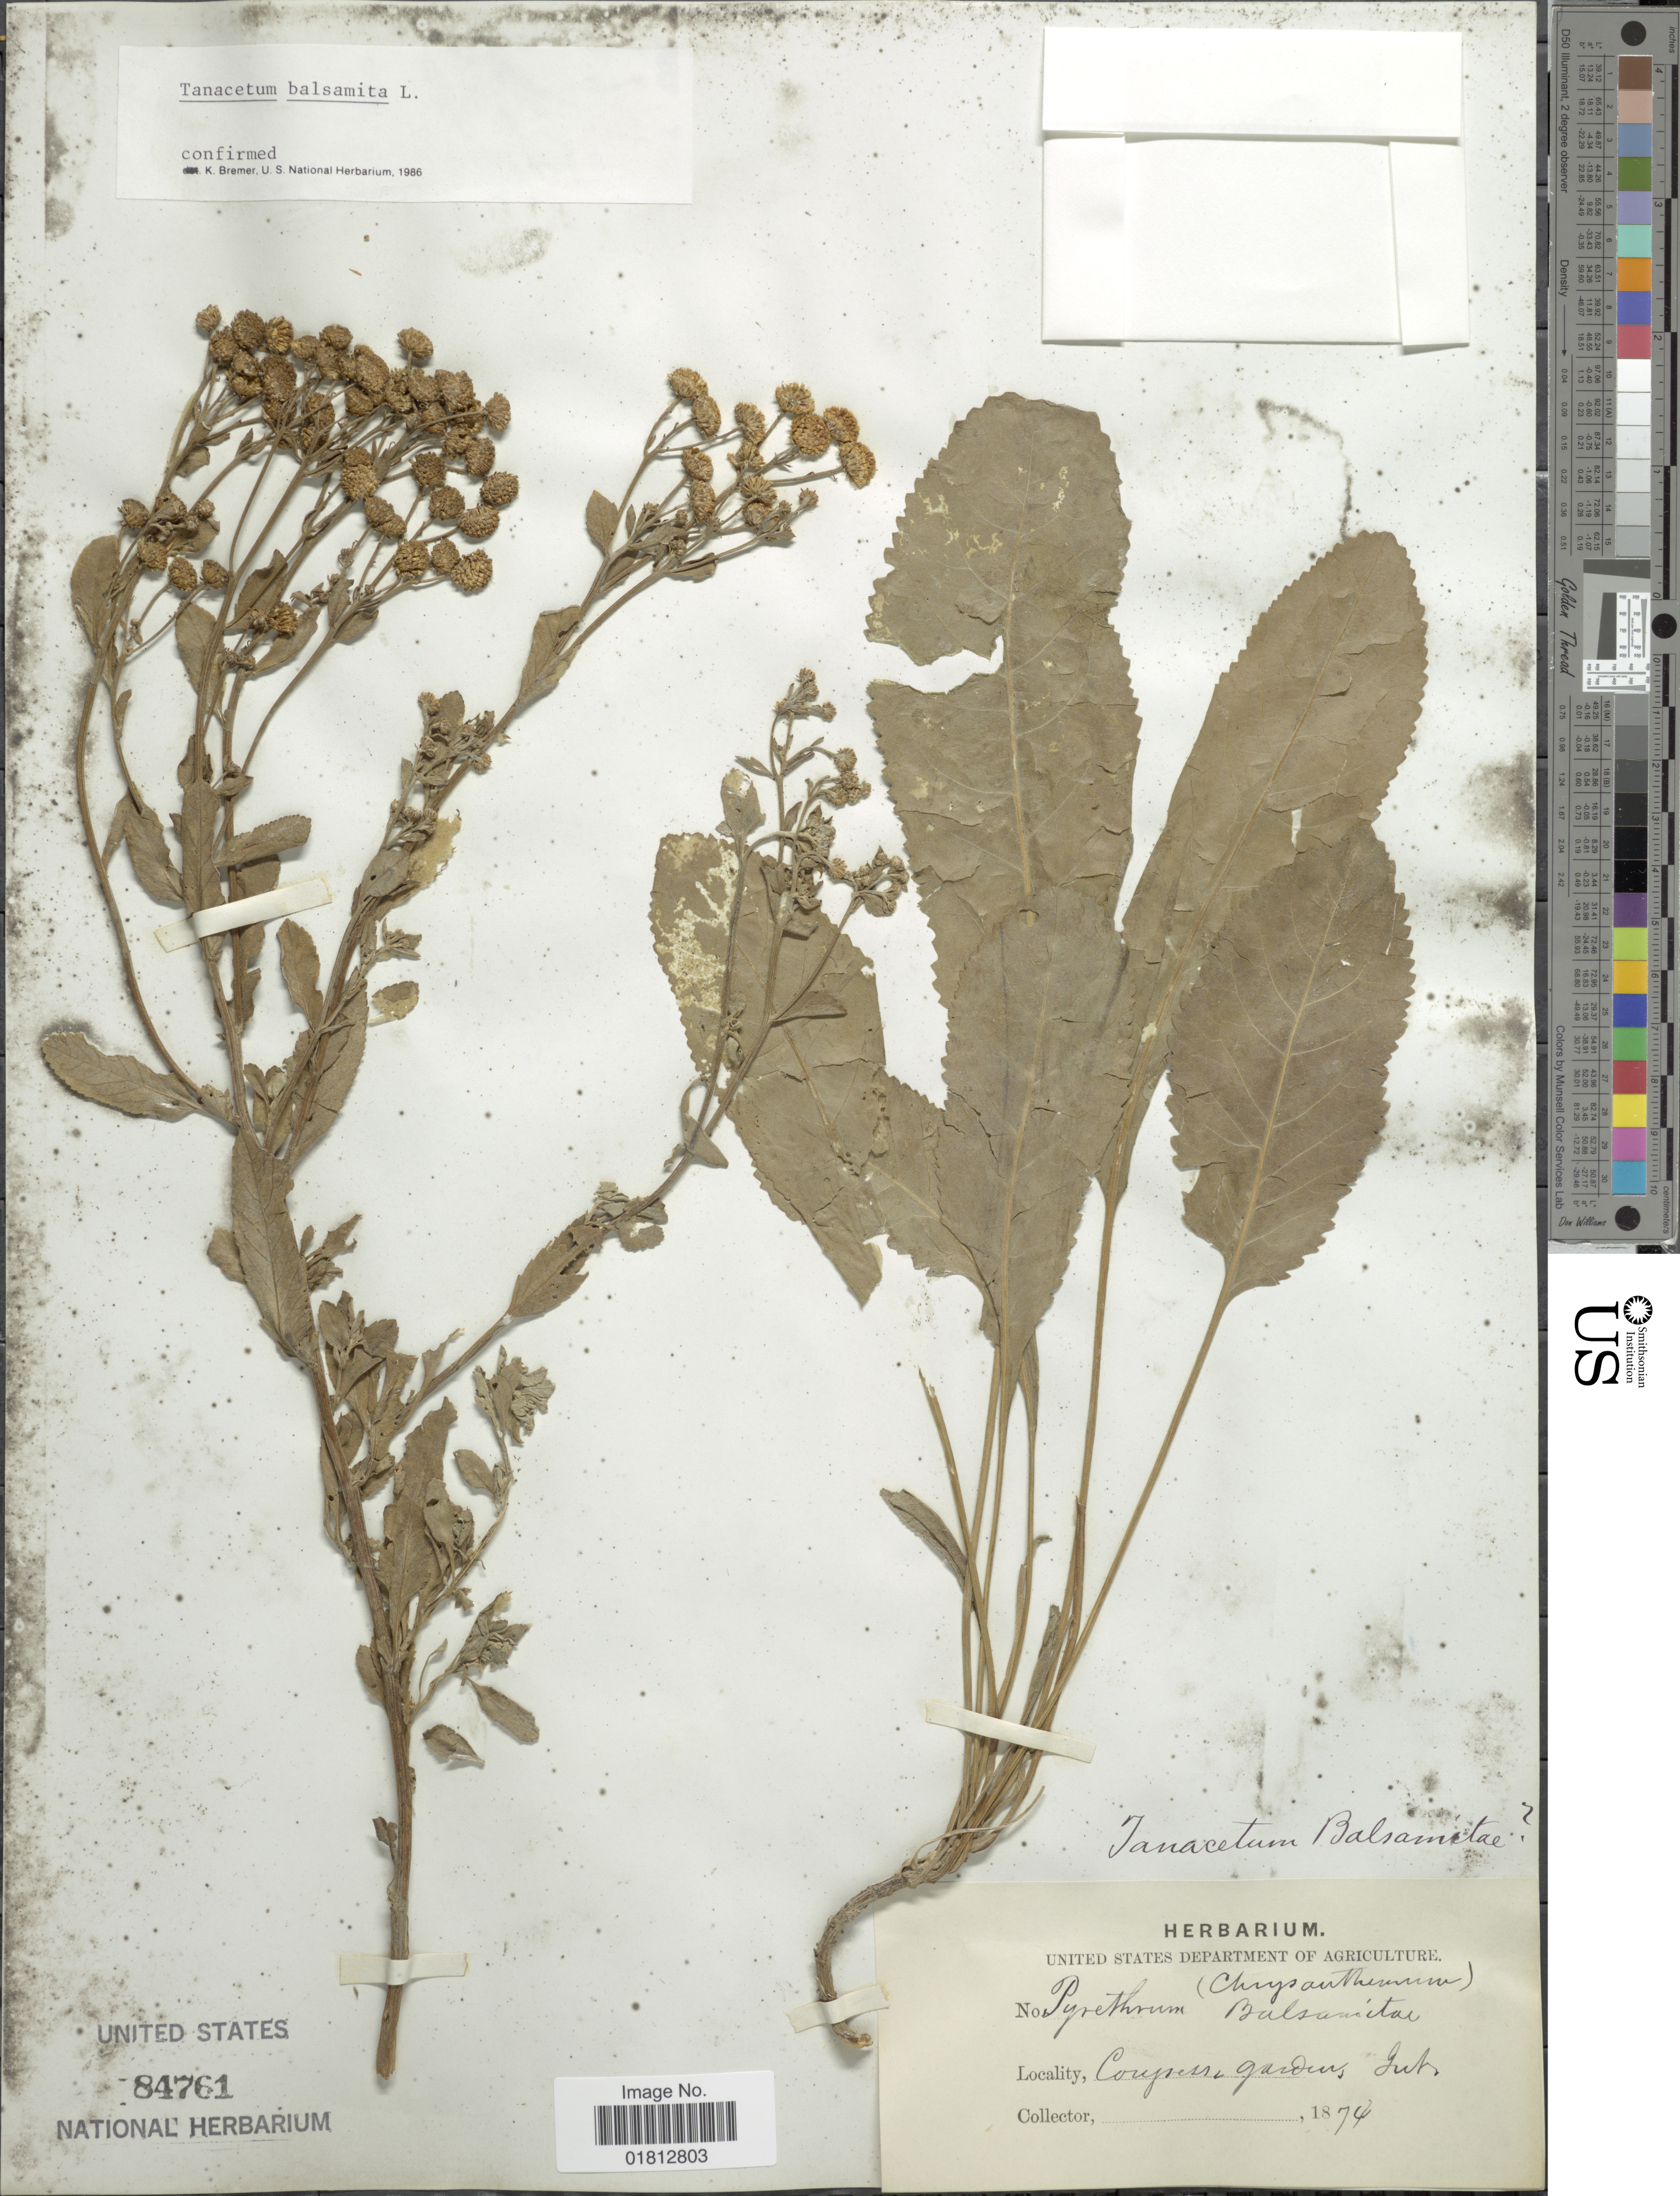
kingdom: Plantae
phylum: Tracheophyta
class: Magnoliopsida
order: Asterales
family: Asteraceae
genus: Tanacetum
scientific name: Tanacetum balsamita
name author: L.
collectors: United States Department of Agriculture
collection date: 1874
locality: Congress Gardens, Int. [interpreted]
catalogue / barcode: US 84761